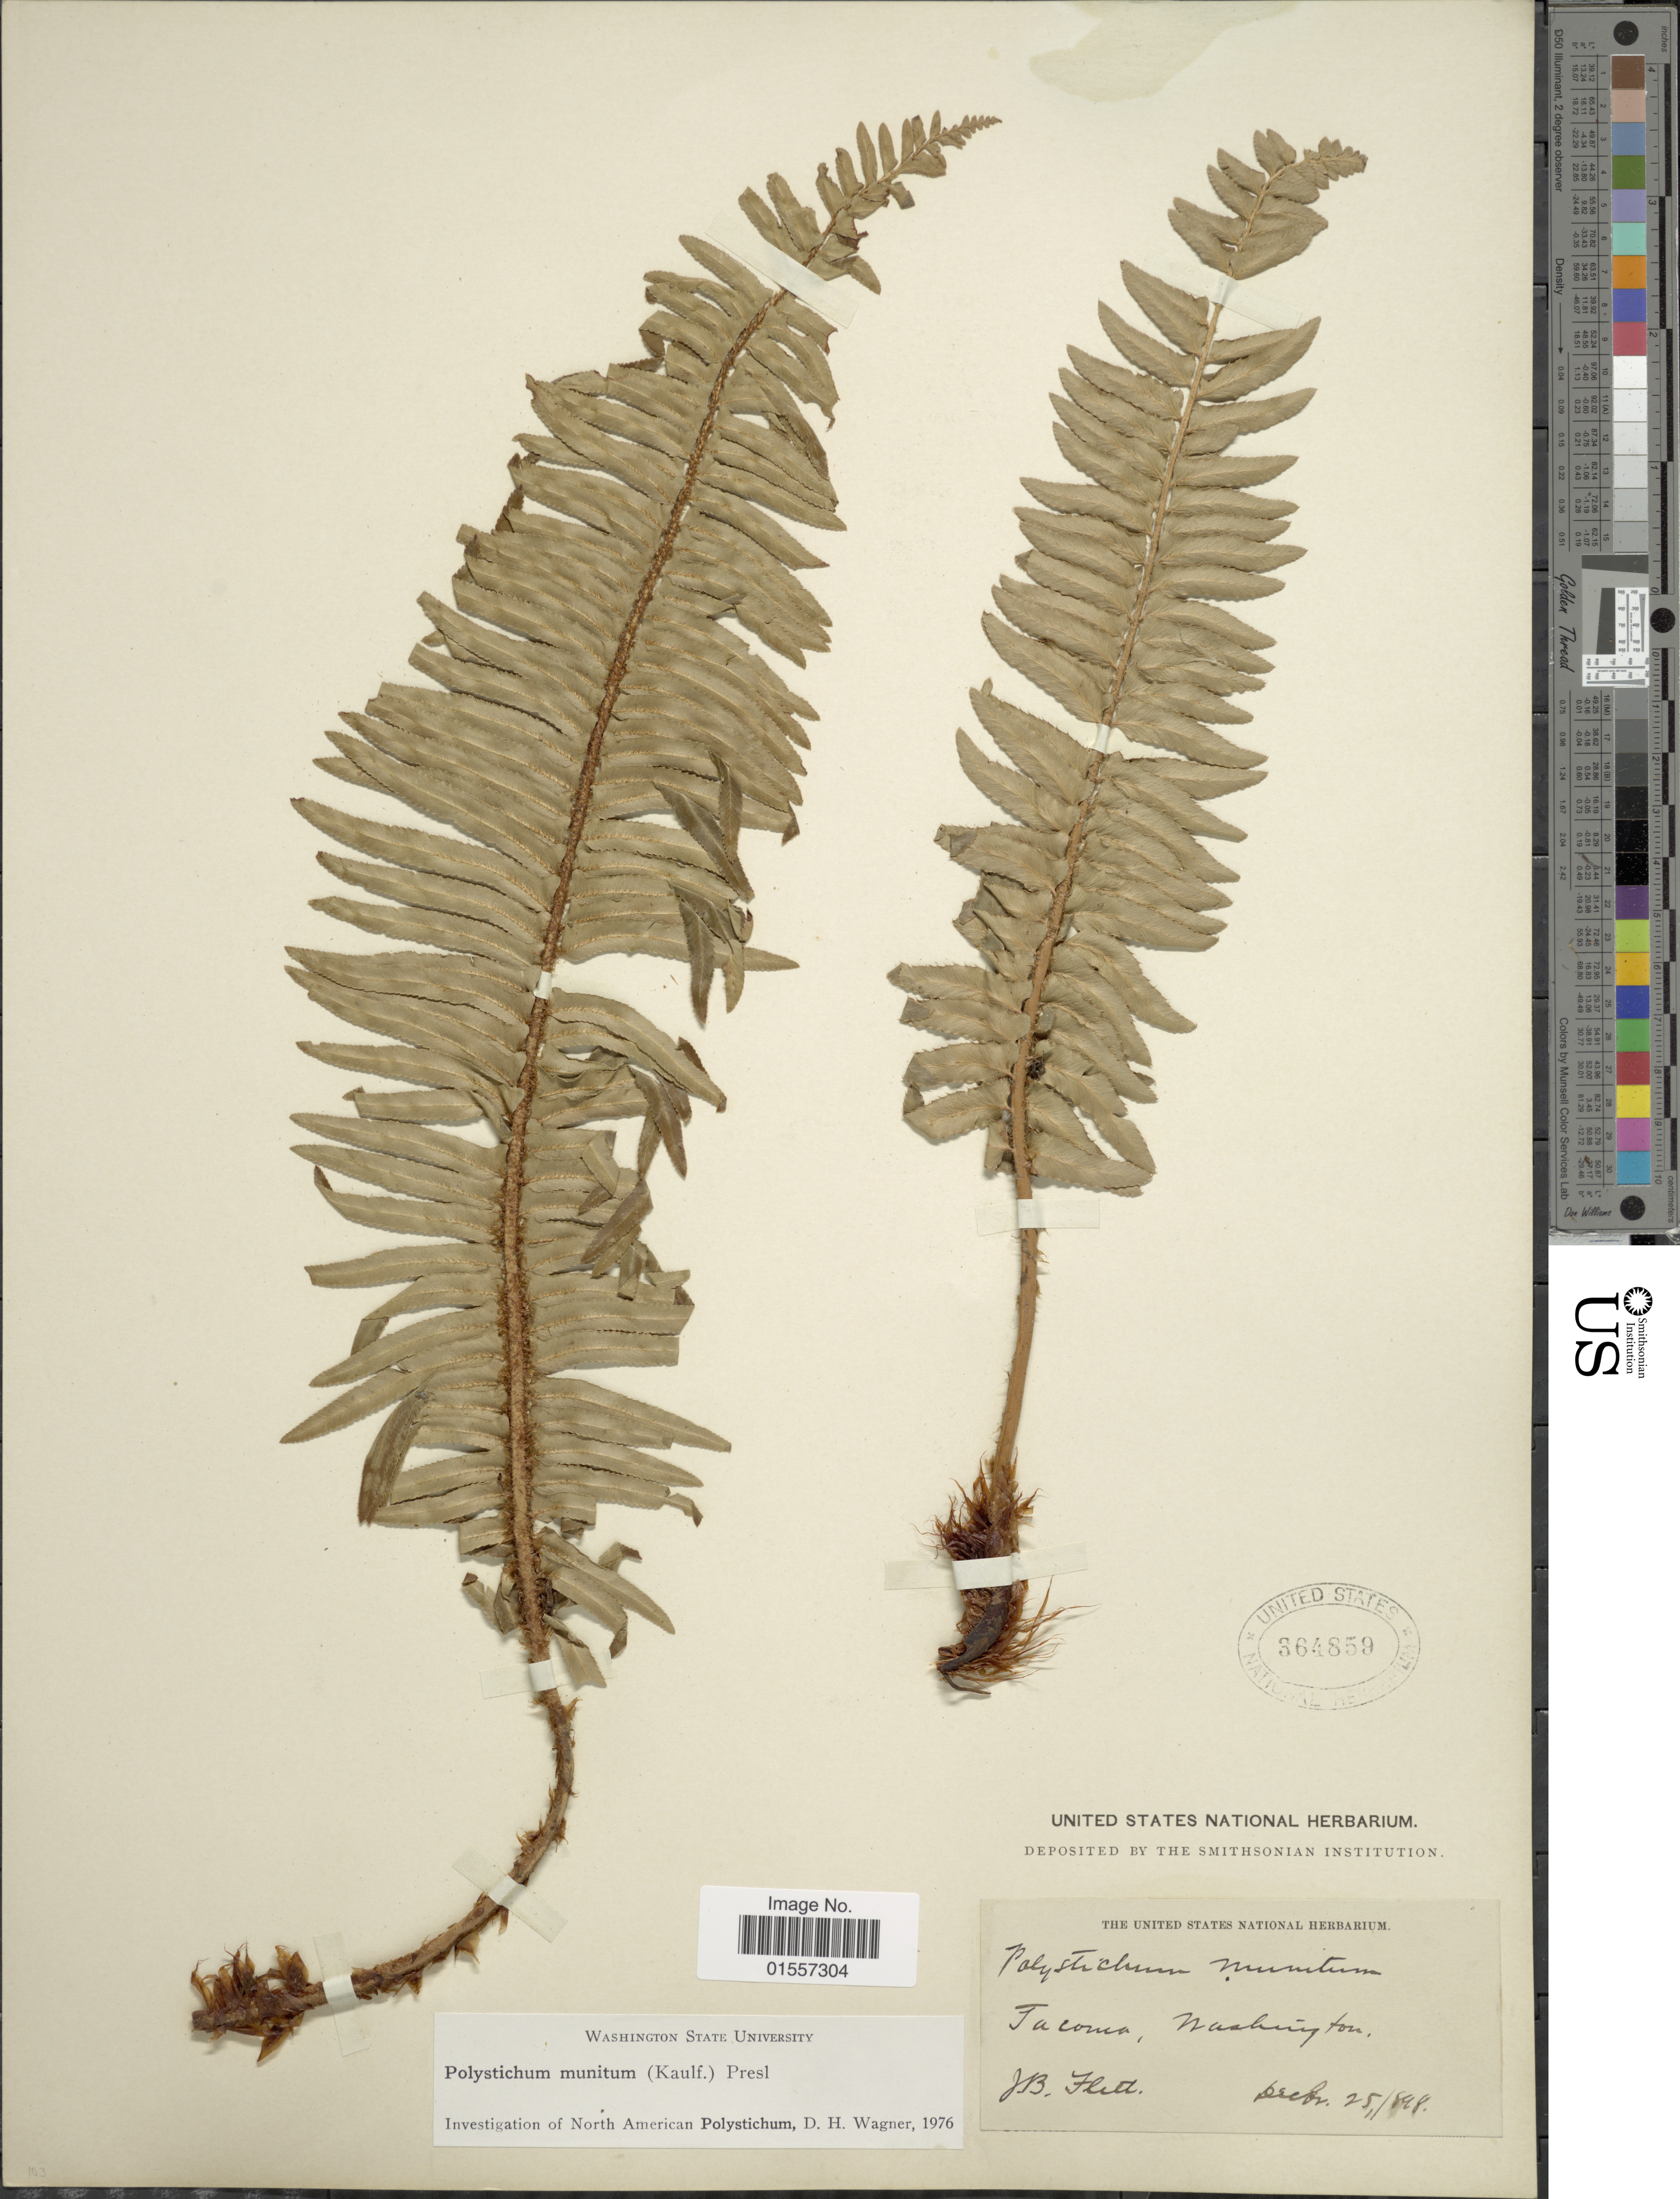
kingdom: Plantae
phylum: Tracheophyta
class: Polypodiopsida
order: Polypodiales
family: Dryopteridaceae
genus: Polystichum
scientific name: Polystichum munitum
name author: (Kaulf.) C. Presl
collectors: J. Flett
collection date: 1898-12-25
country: United States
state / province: Washington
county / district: Pierce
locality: Washington, Tacoma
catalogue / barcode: US 364859